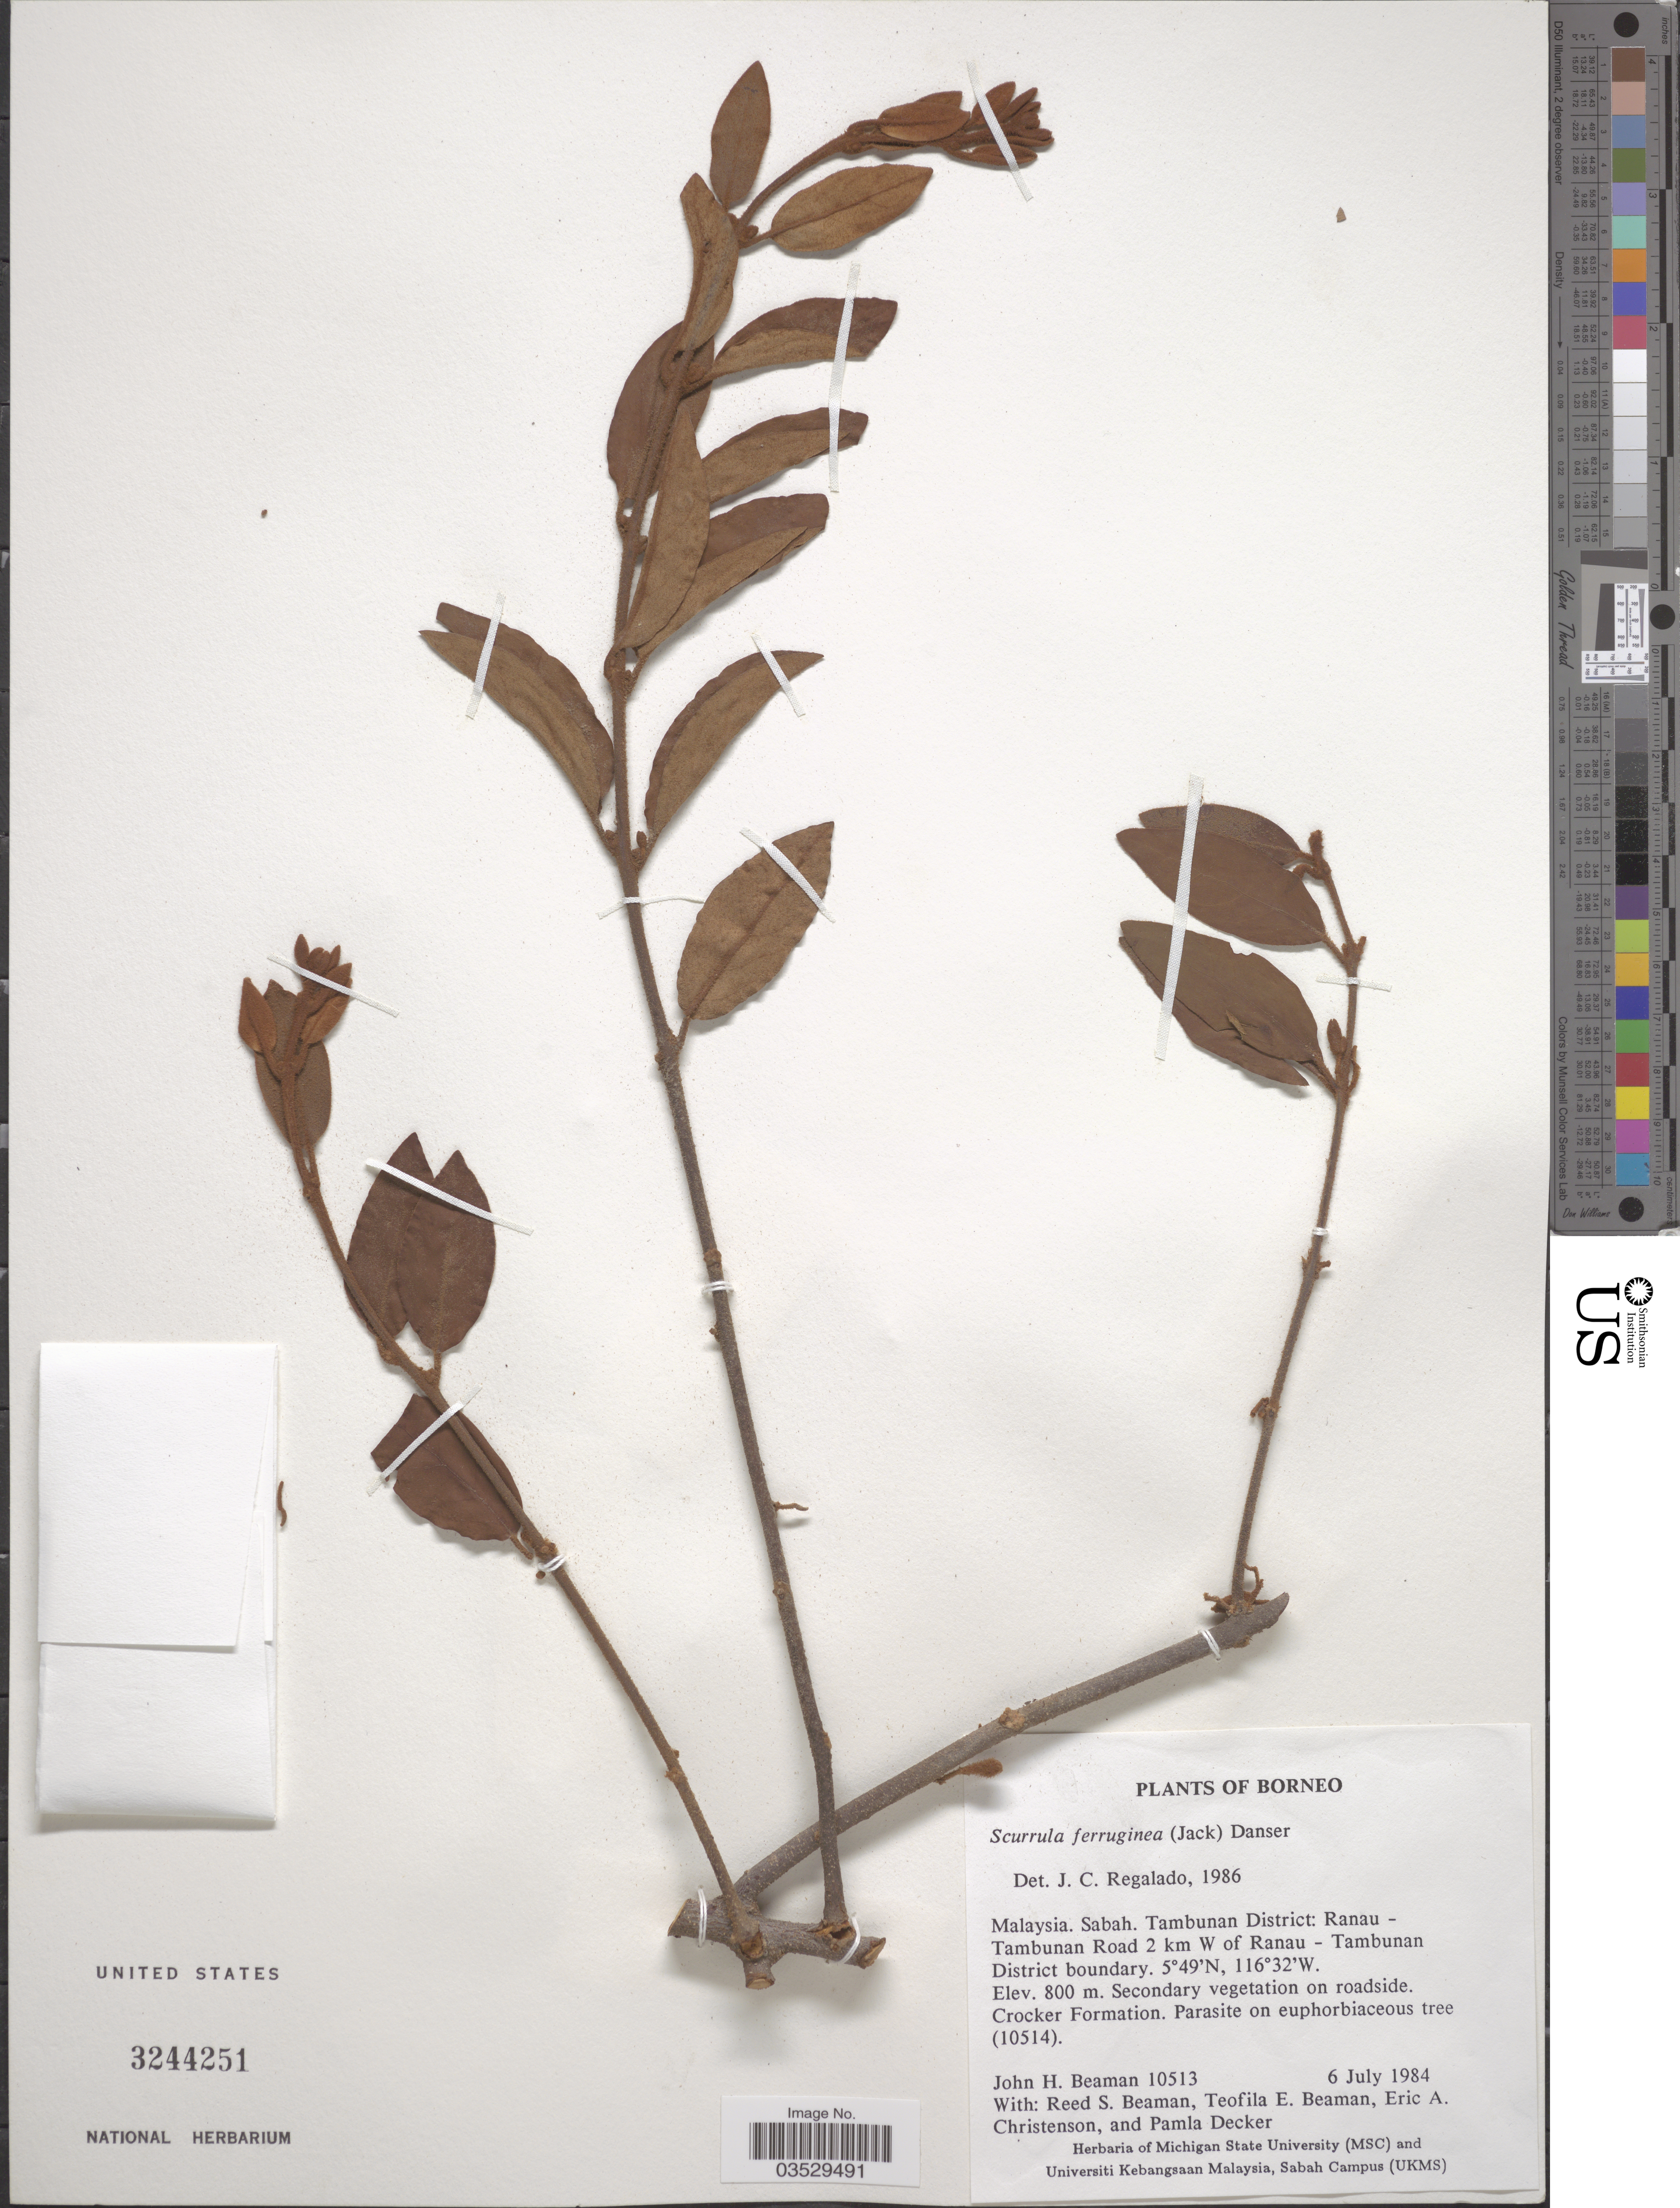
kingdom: Plantae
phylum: Tracheophyta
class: Magnoliopsida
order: Santalales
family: Loranthaceae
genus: Scurrula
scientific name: Scurrula ferruginea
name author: (Jack) Danser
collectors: J. H. Beaman, R. S. Beaman, T. E. Beaman, E. A. Christenson & P. Decker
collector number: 10513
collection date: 1984-07-06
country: Malaysia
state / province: Sabah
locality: Borneo. Tambunan District: Ranau - Tambunan Road 2 km W of Ranau - Tambunan District boundary.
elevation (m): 800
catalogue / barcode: US 3244251